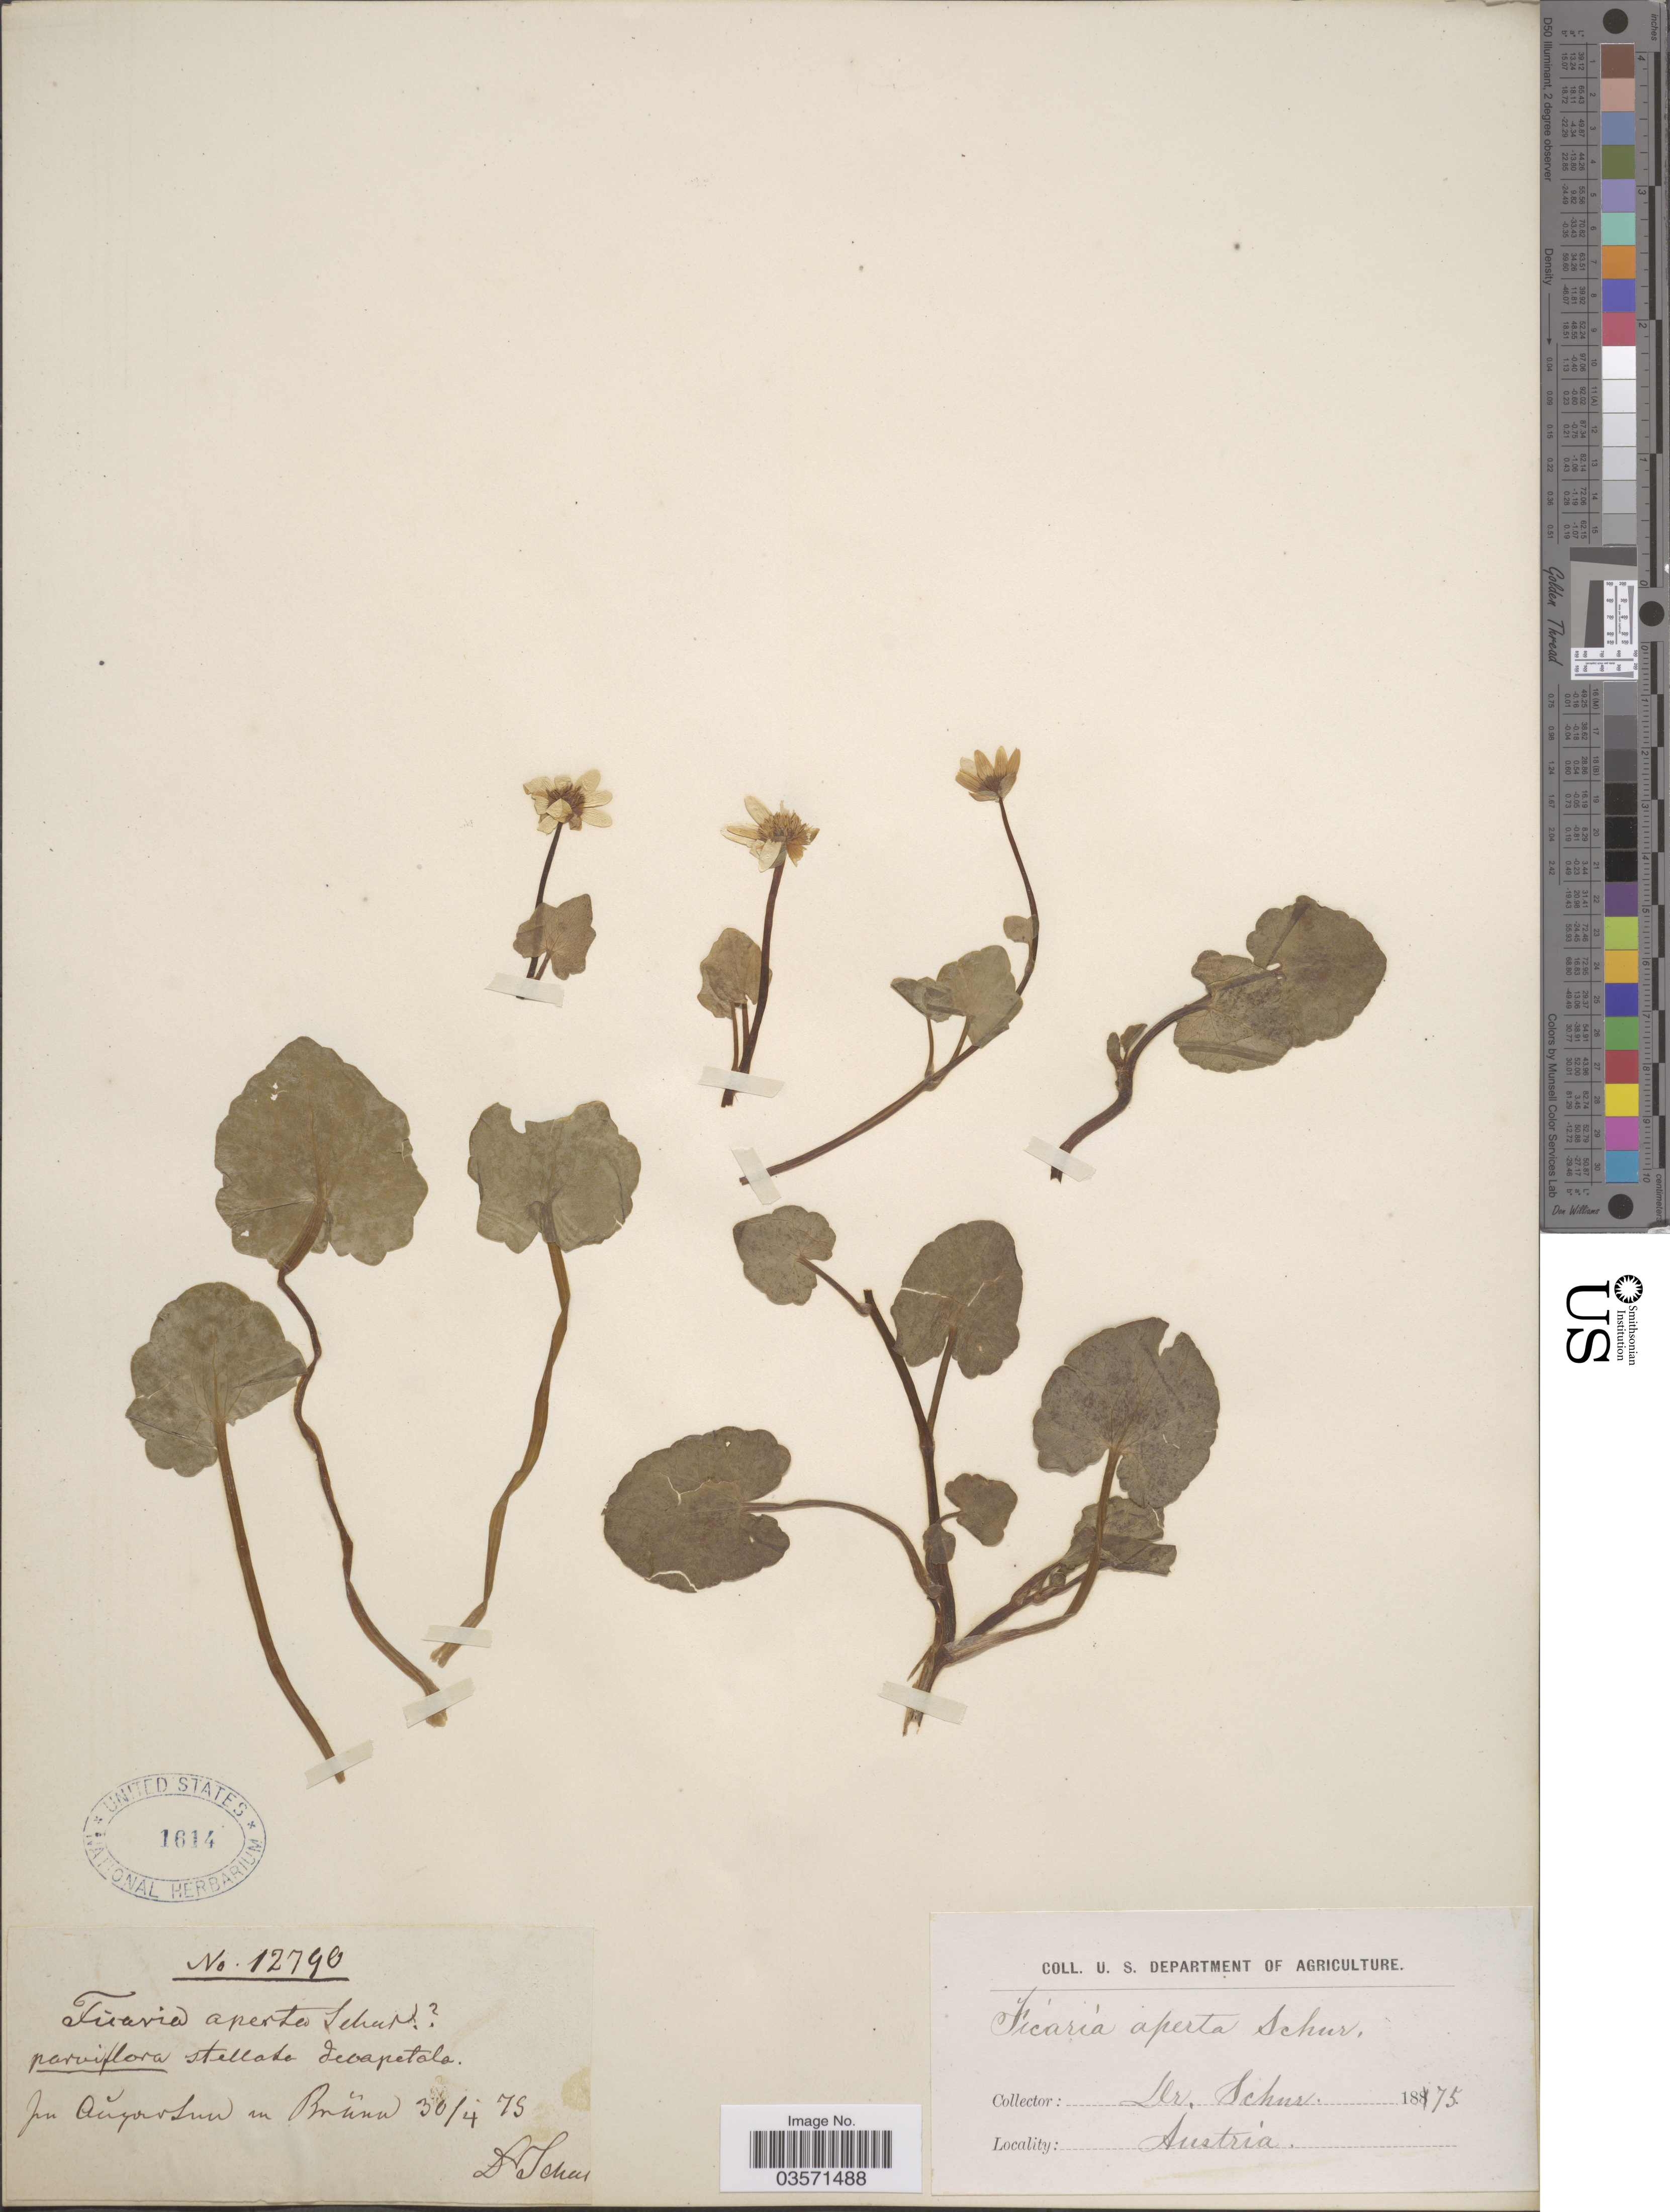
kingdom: Plantae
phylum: Tracheophyta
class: Magnoliopsida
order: Ranunculales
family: Ranunculaceae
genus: Ficaria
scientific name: Ficaria verna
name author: Huds.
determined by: Strong, M. T., (US), Smithsonian Institution - National Museum of Natural History (UNITED STATES)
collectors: Schur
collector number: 12790*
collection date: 1875-04-30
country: Austria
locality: In Angorshun im Brünn. [interpreted]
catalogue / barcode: US 1614